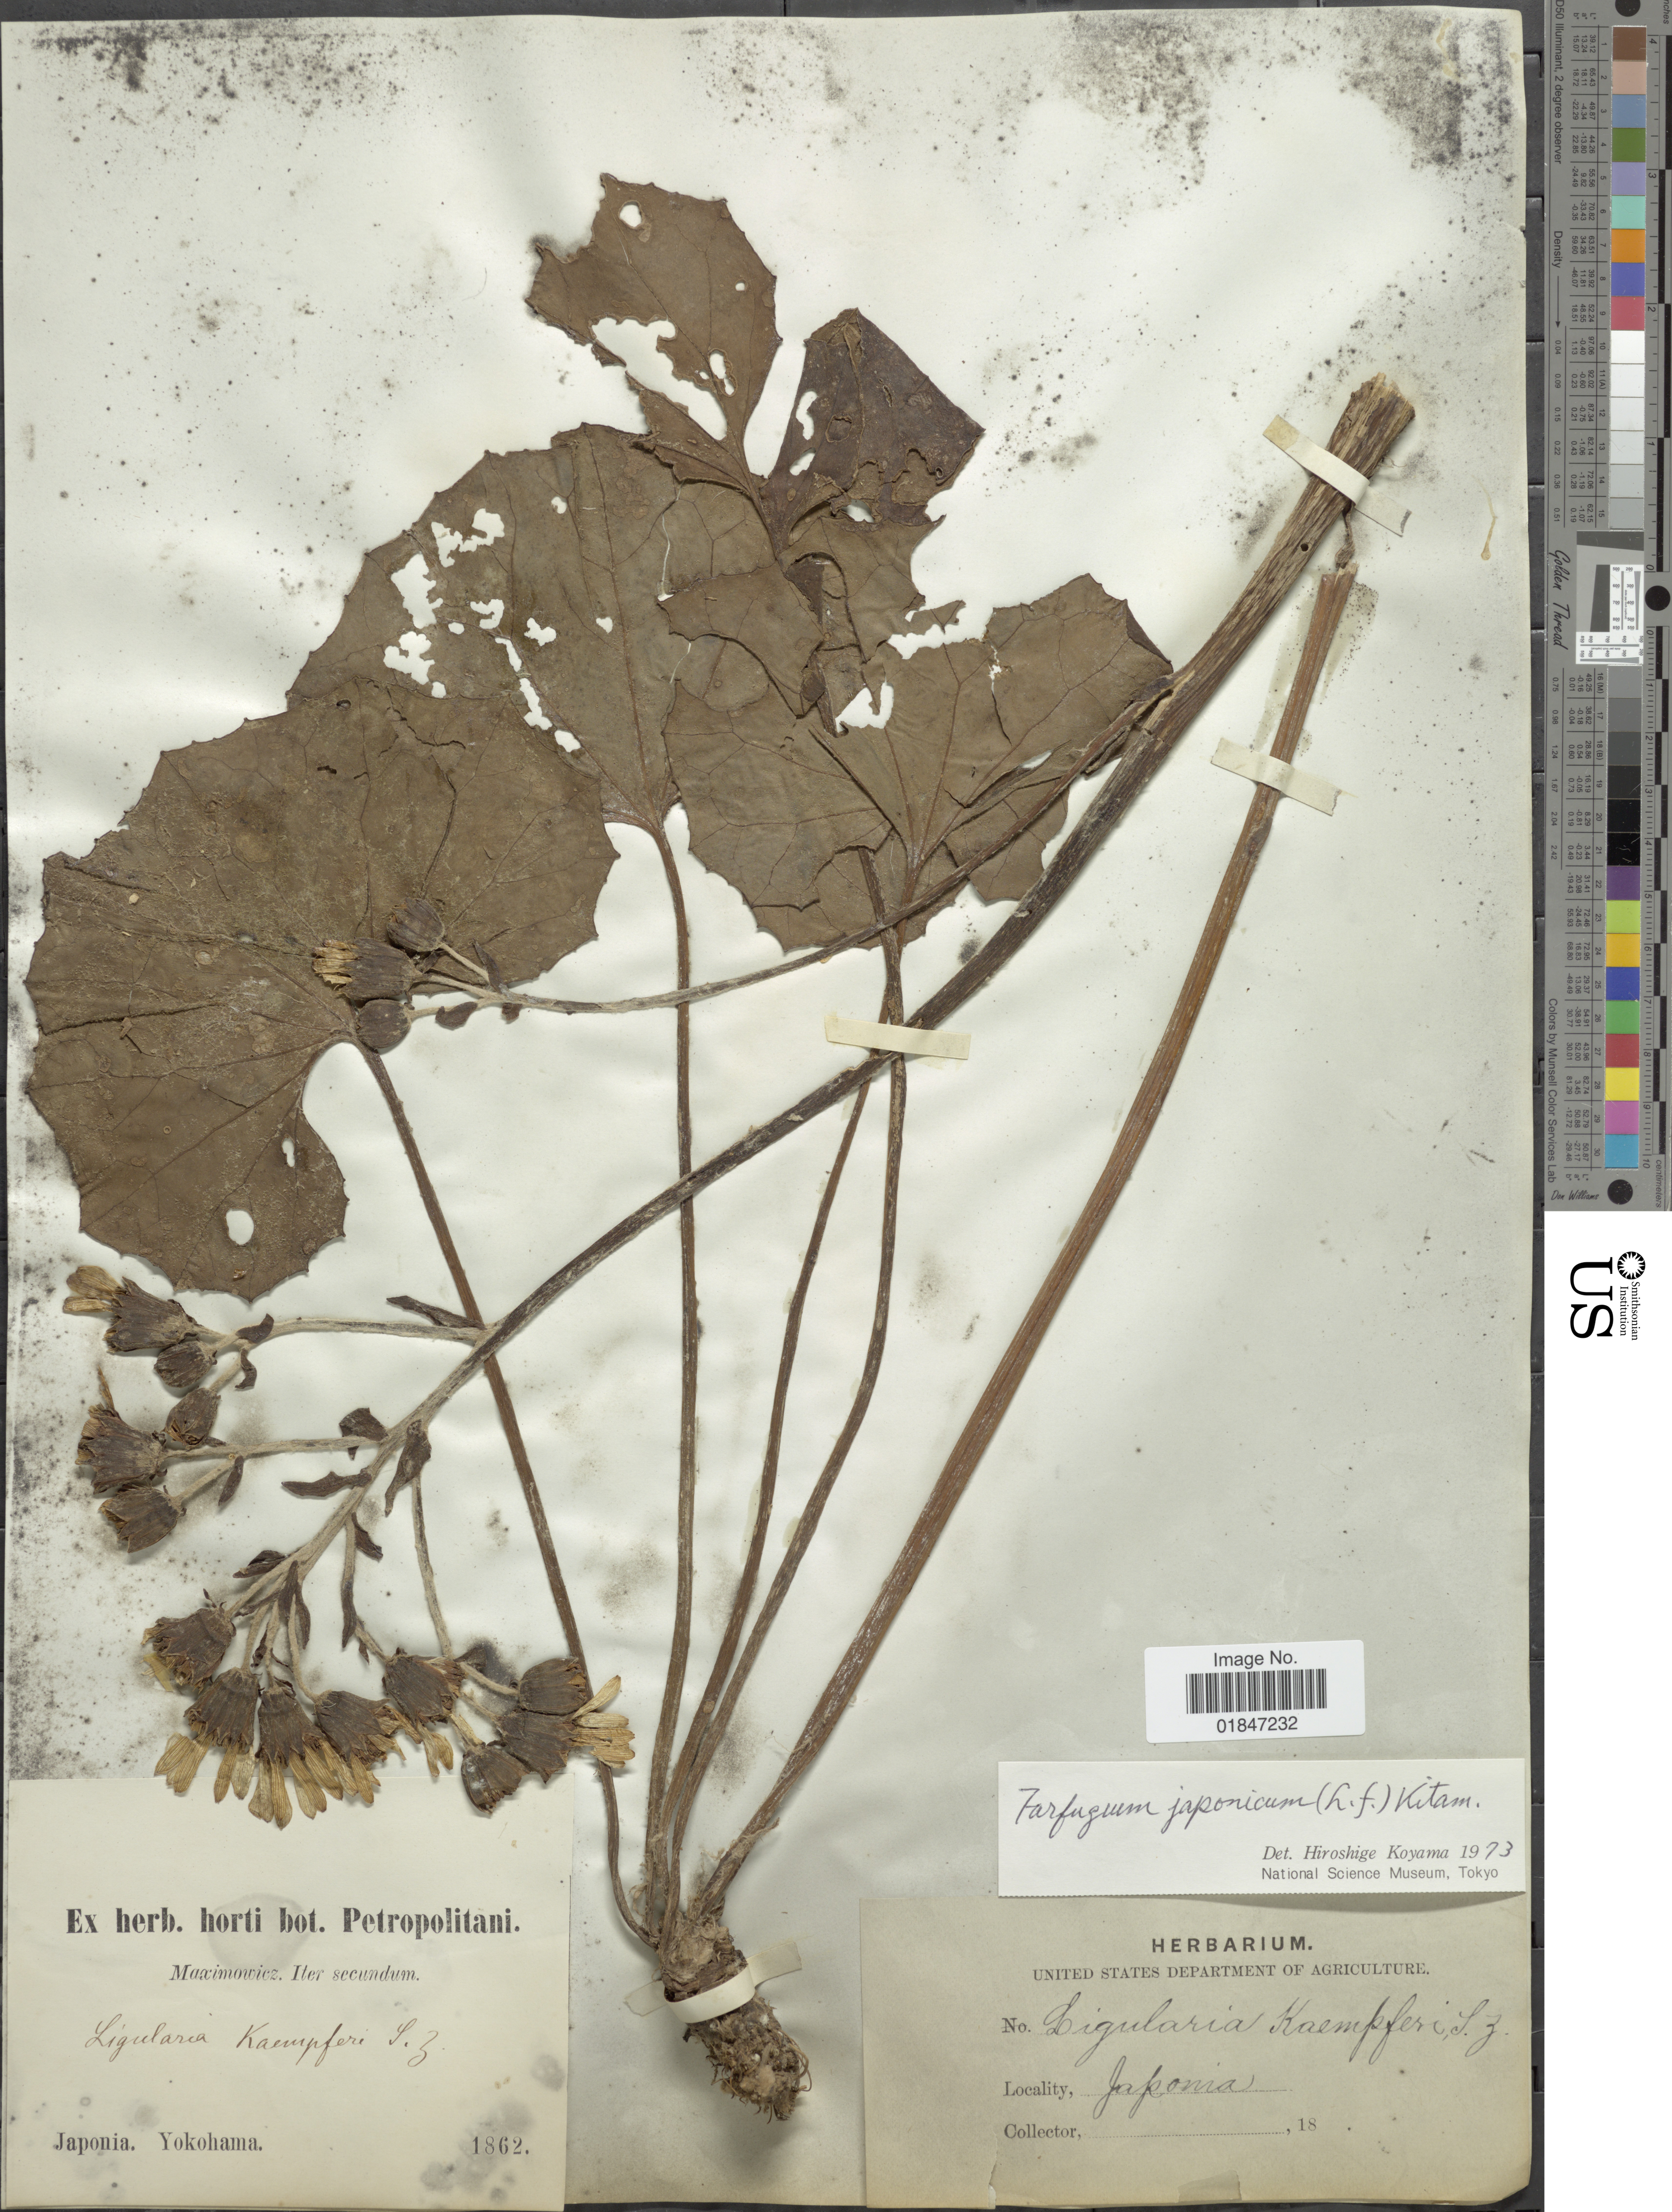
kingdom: Plantae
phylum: Tracheophyta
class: Magnoliopsida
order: Asterales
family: Asteraceae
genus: Farfugium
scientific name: Farfugium japonicum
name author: (L.) Kitam.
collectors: ex Herb. Horti Bot. Petropolitani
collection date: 1862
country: Japan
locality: Japonia, Yokokama.